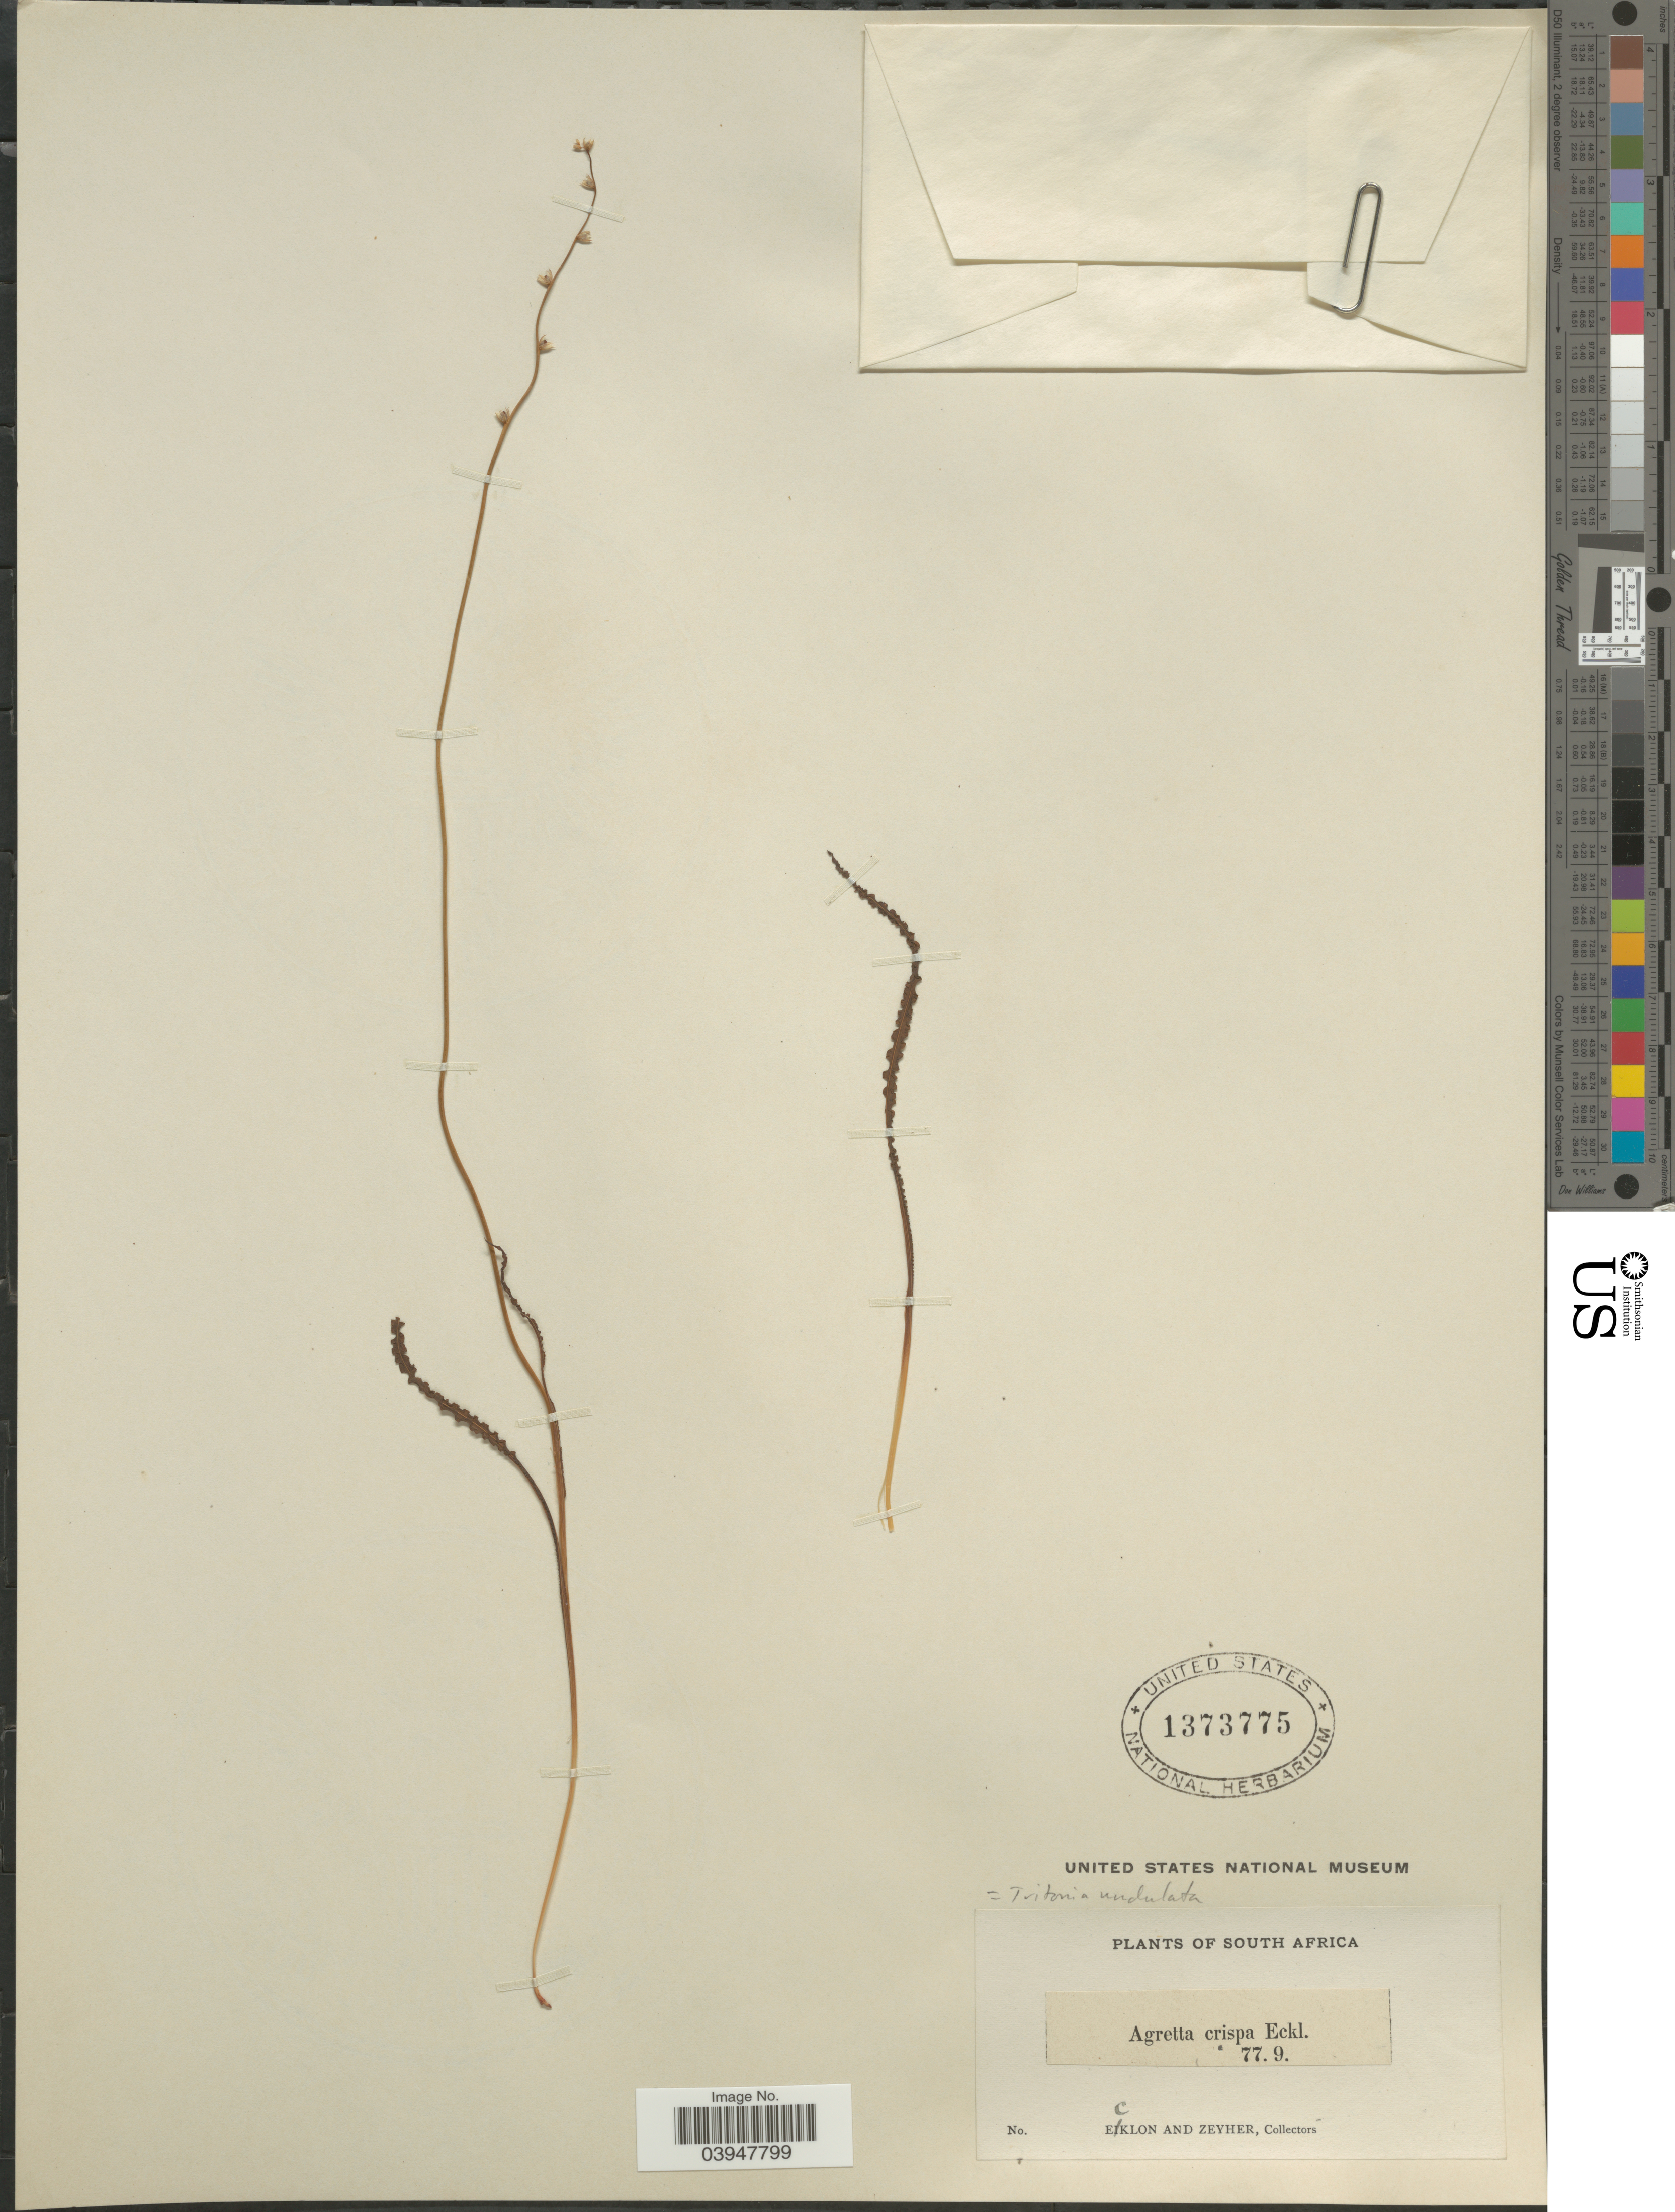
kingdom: Plantae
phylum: Tracheophyta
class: Liliopsida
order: Asparagales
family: Iridaceae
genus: Tritonia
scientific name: Tritonia undulata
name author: (Burm. f.) Baker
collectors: -. Ecklon & -. Zeyher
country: South Africa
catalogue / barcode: US 1373775